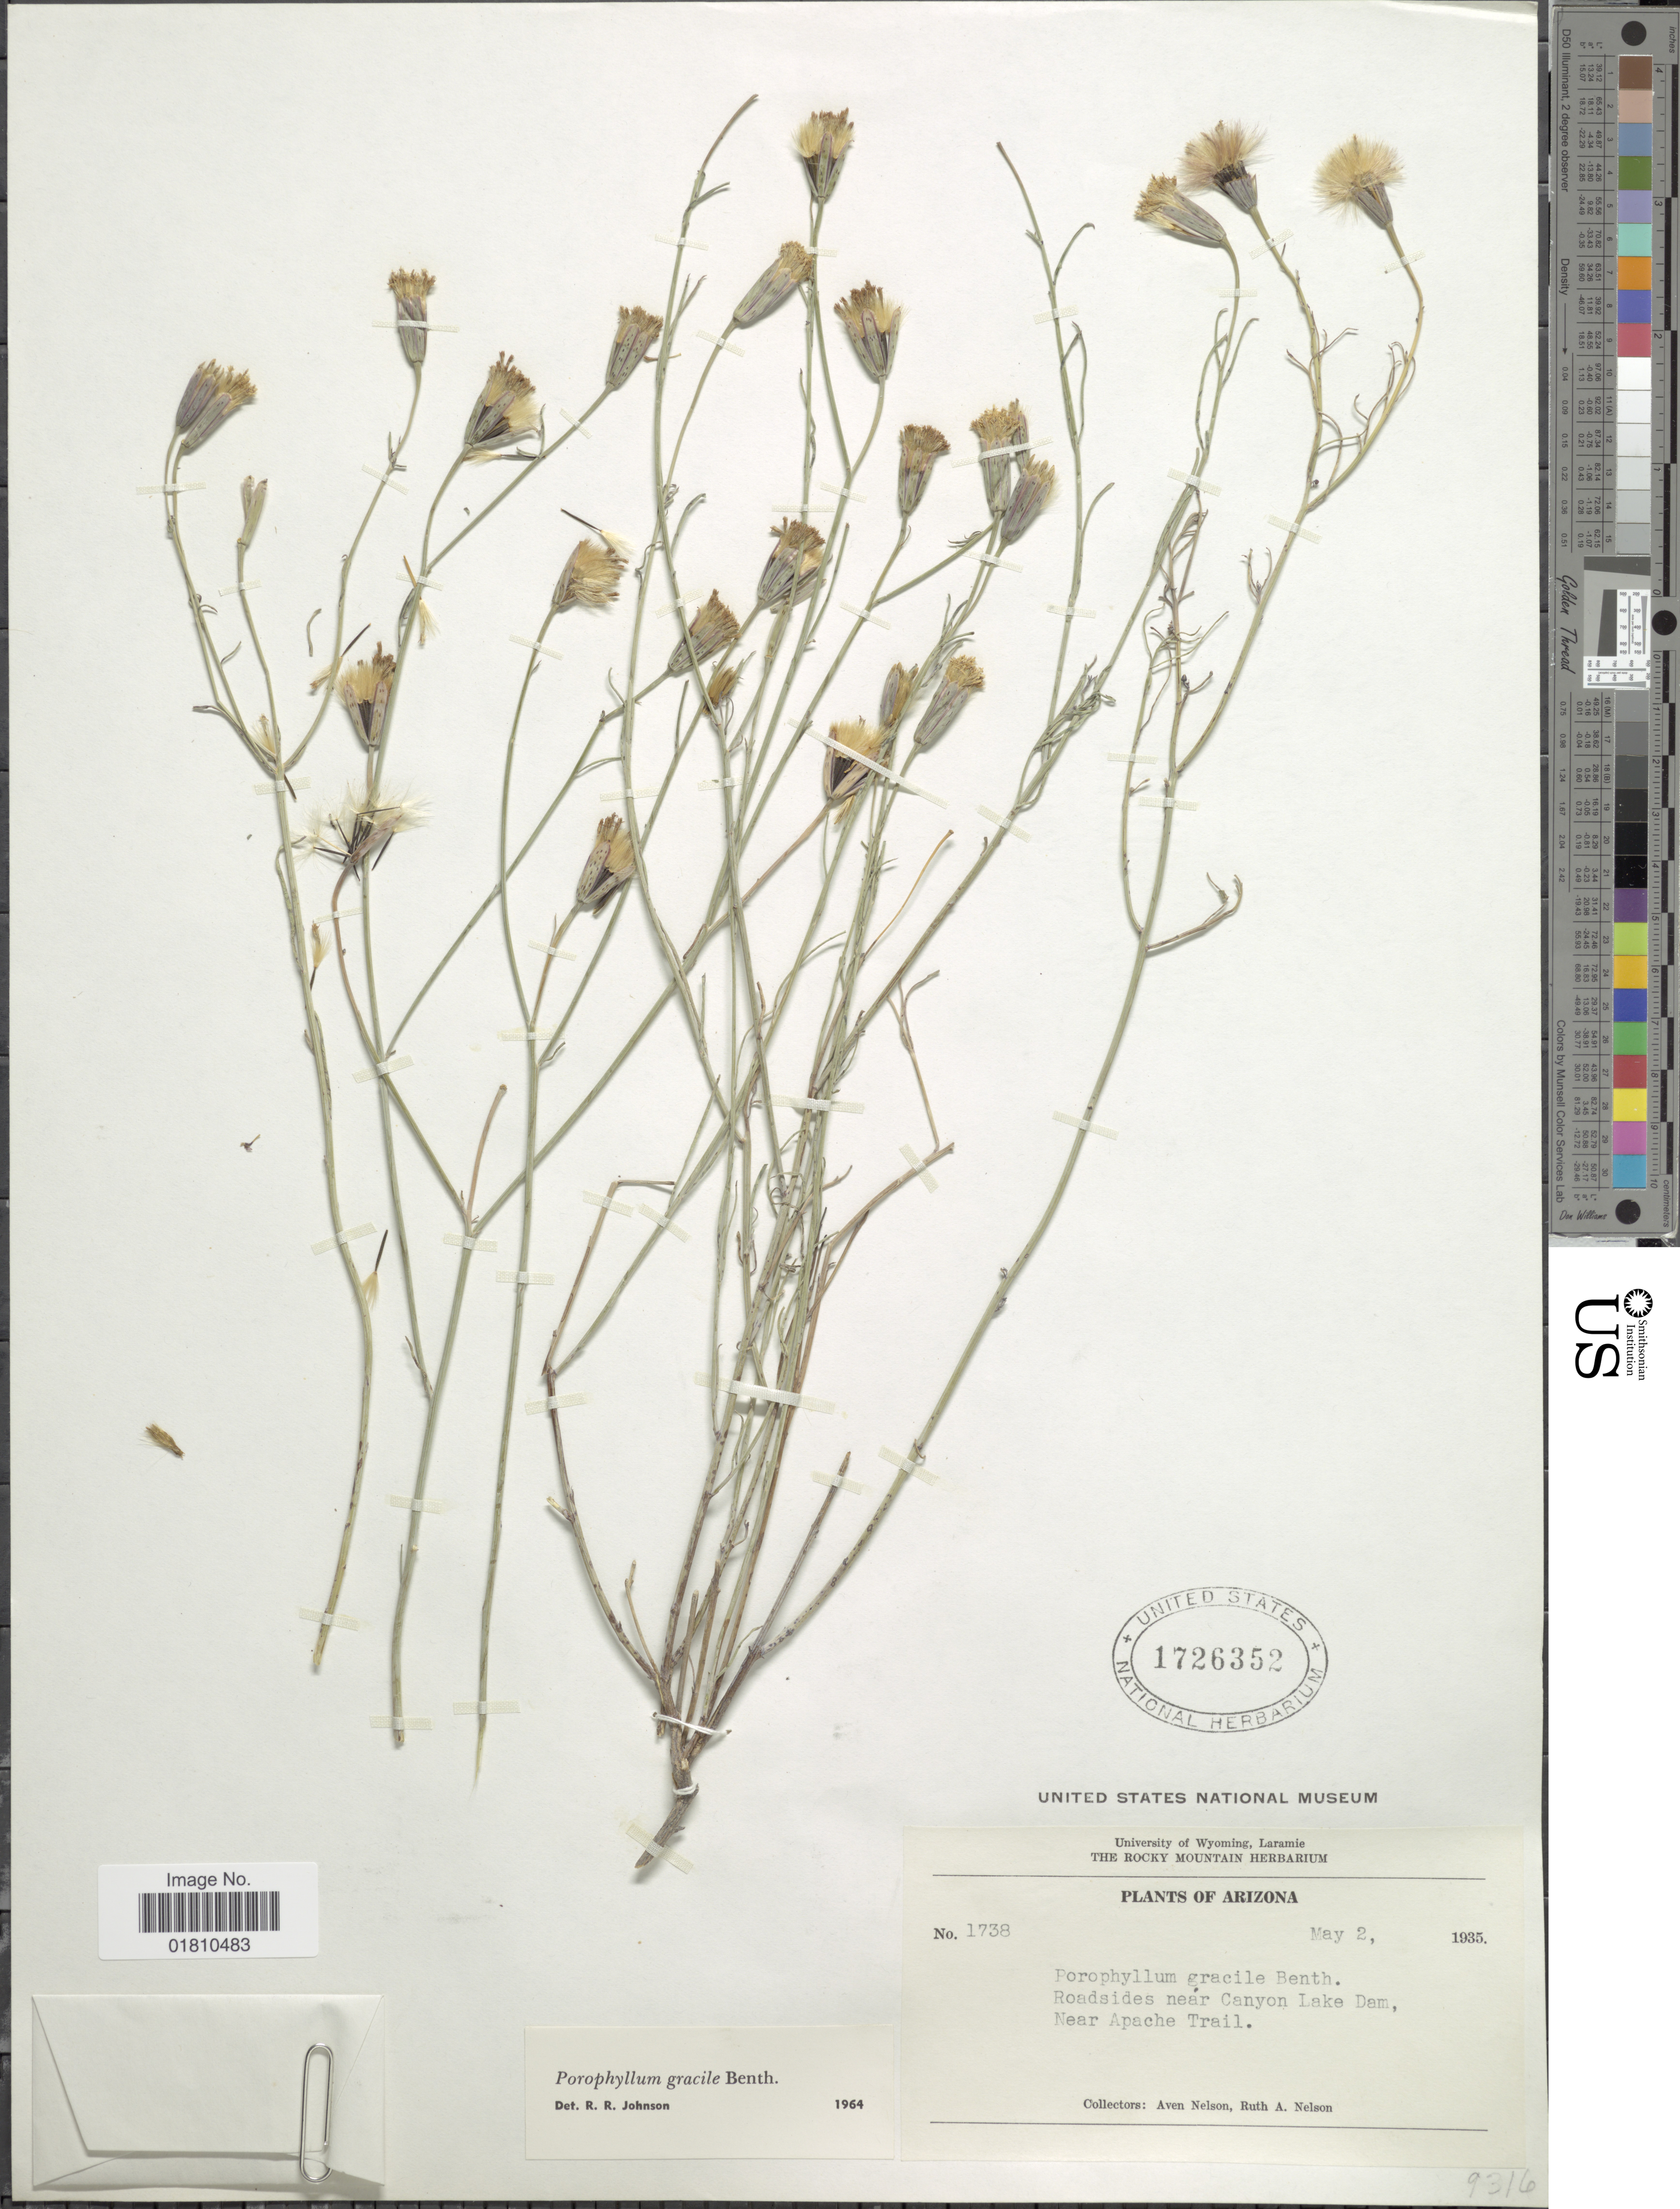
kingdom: Plantae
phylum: Tracheophyta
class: Magnoliopsida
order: Asterales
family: Asteraceae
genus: Porophyllum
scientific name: Porophyllum gracile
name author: Benth.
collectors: A. Nelson & R. A. Nelson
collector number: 1738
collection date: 1935-05-02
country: United States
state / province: Arizona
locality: Roadsides near Canyon Lake Dam, near Apache Trail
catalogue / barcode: US 1726352